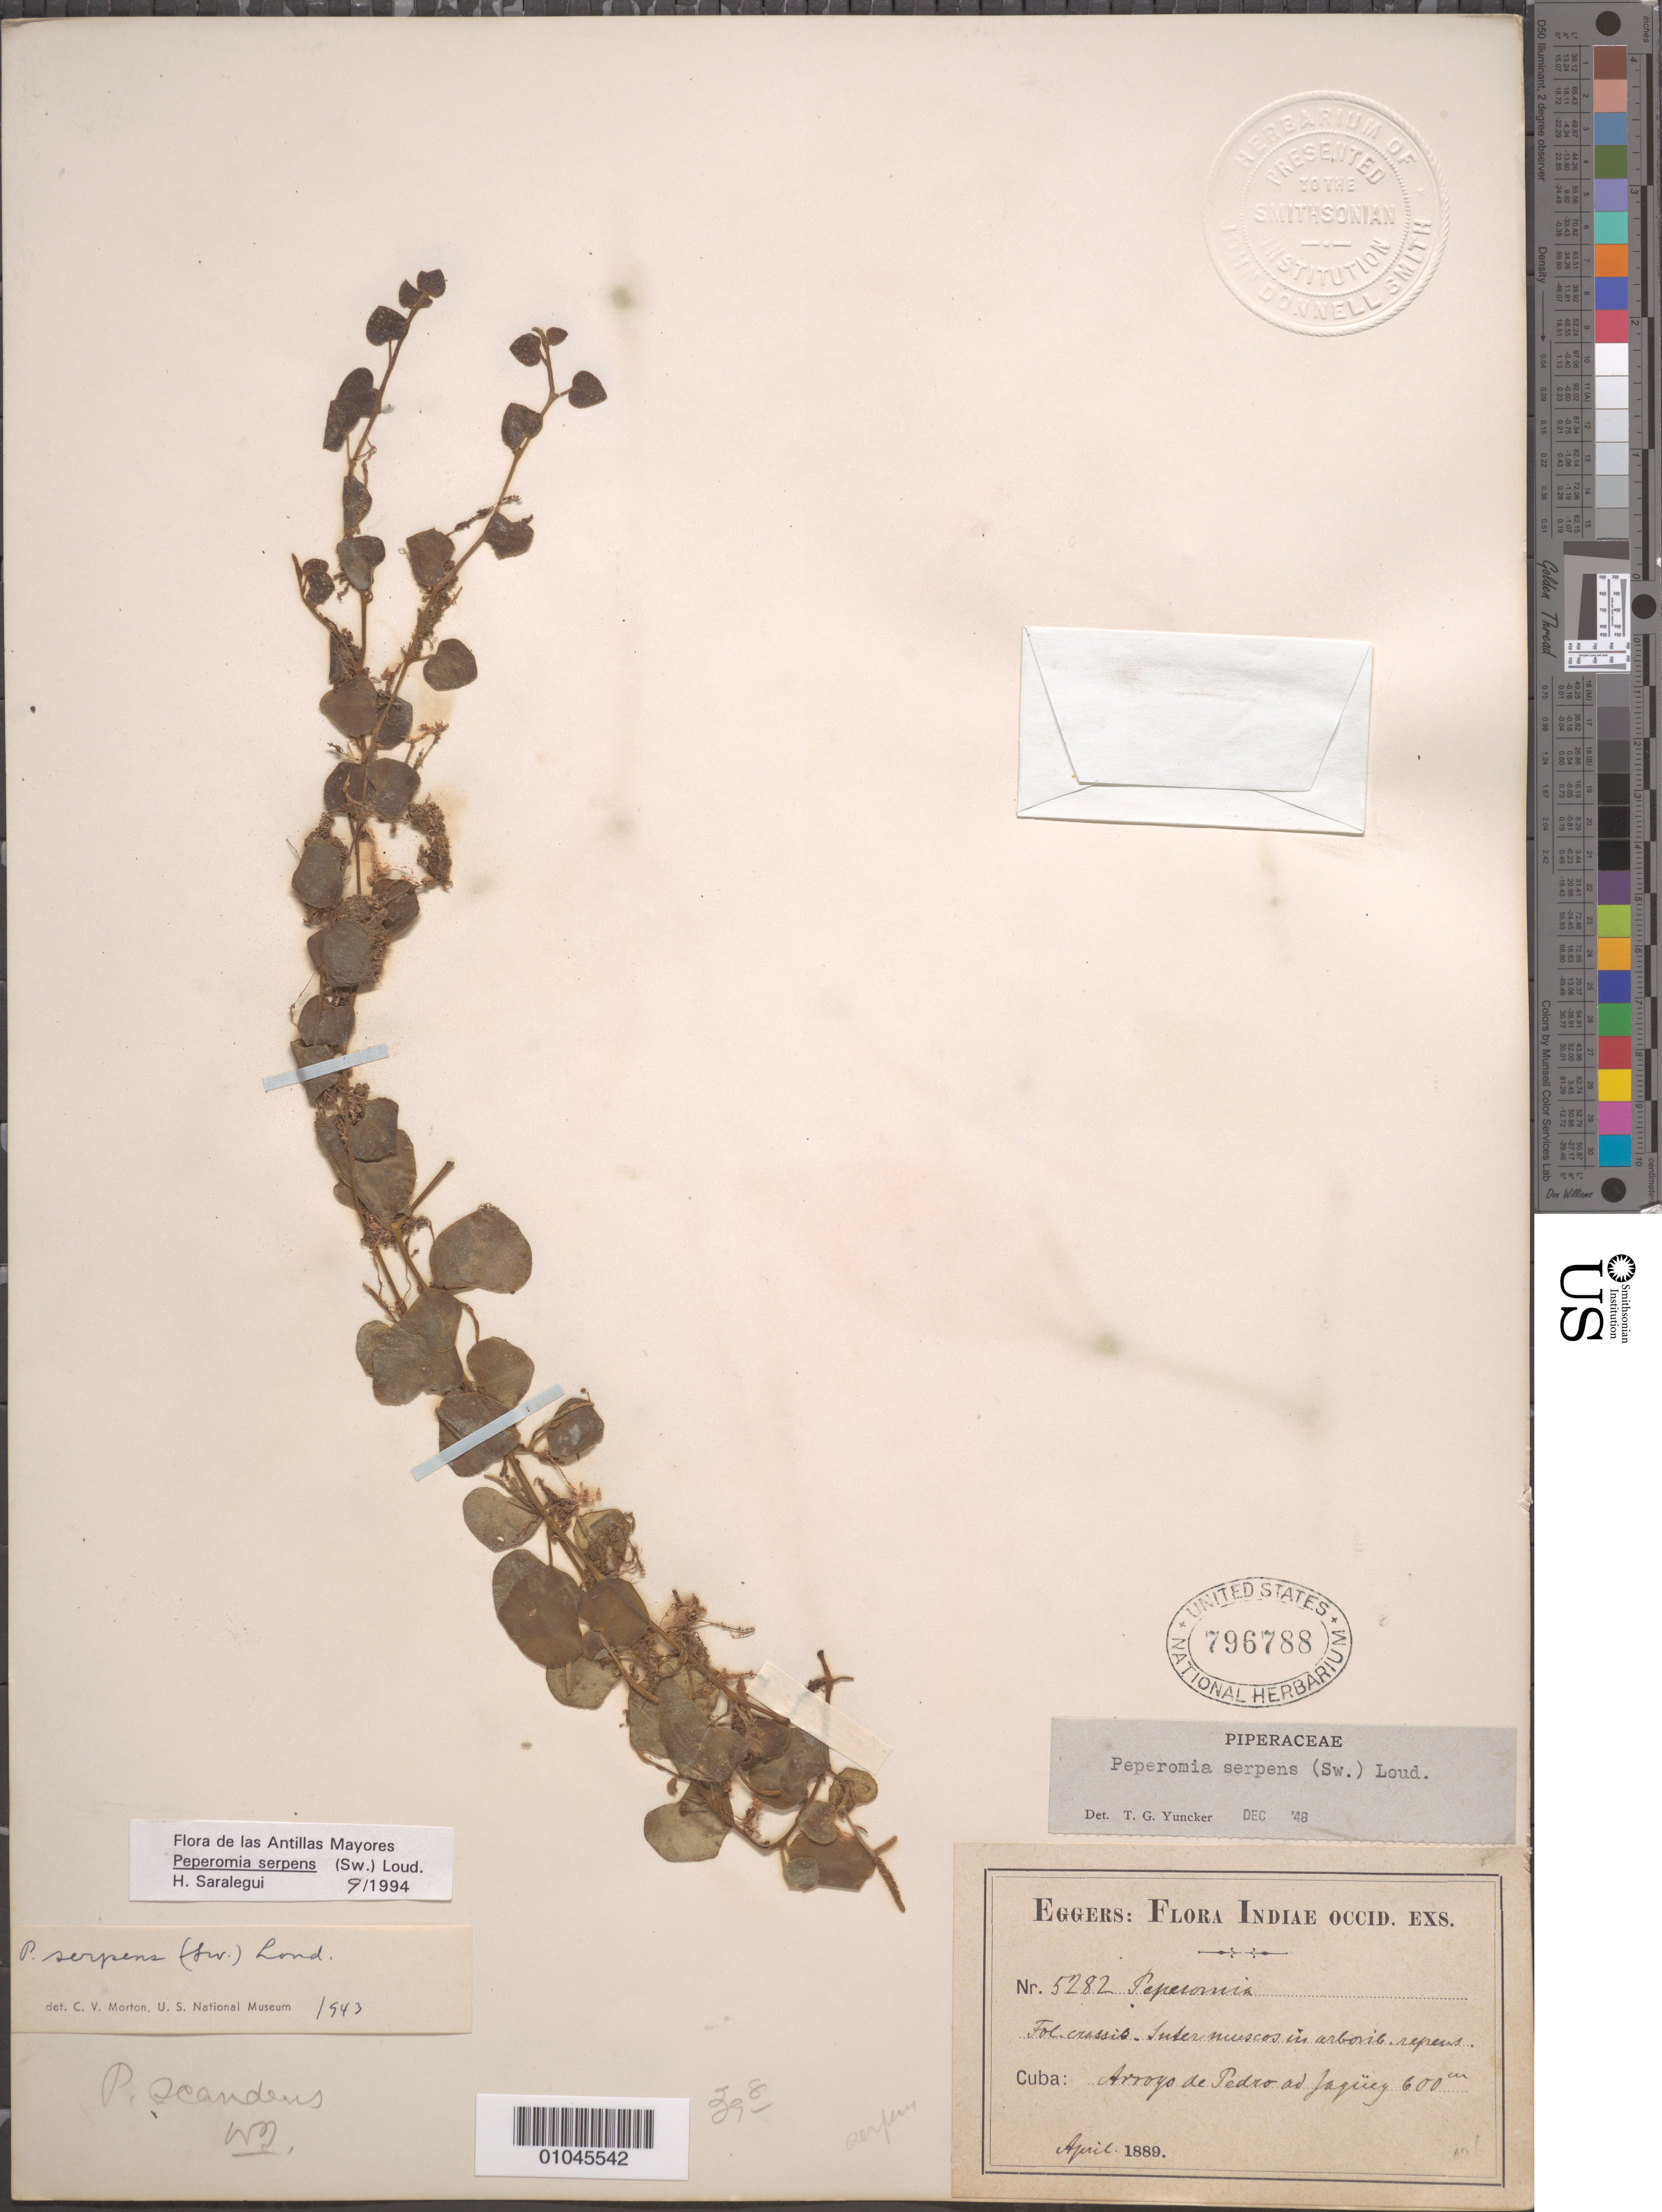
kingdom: Plantae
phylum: Tracheophyta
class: Magnoliopsida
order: Piperales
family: Piperaceae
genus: Peperomia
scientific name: Peperomia scandens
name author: Ruiz & Pav.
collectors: H. F. A. von Eggers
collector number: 5282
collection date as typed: Apr 1889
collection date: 1889-04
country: Cuba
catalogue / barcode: US 796988